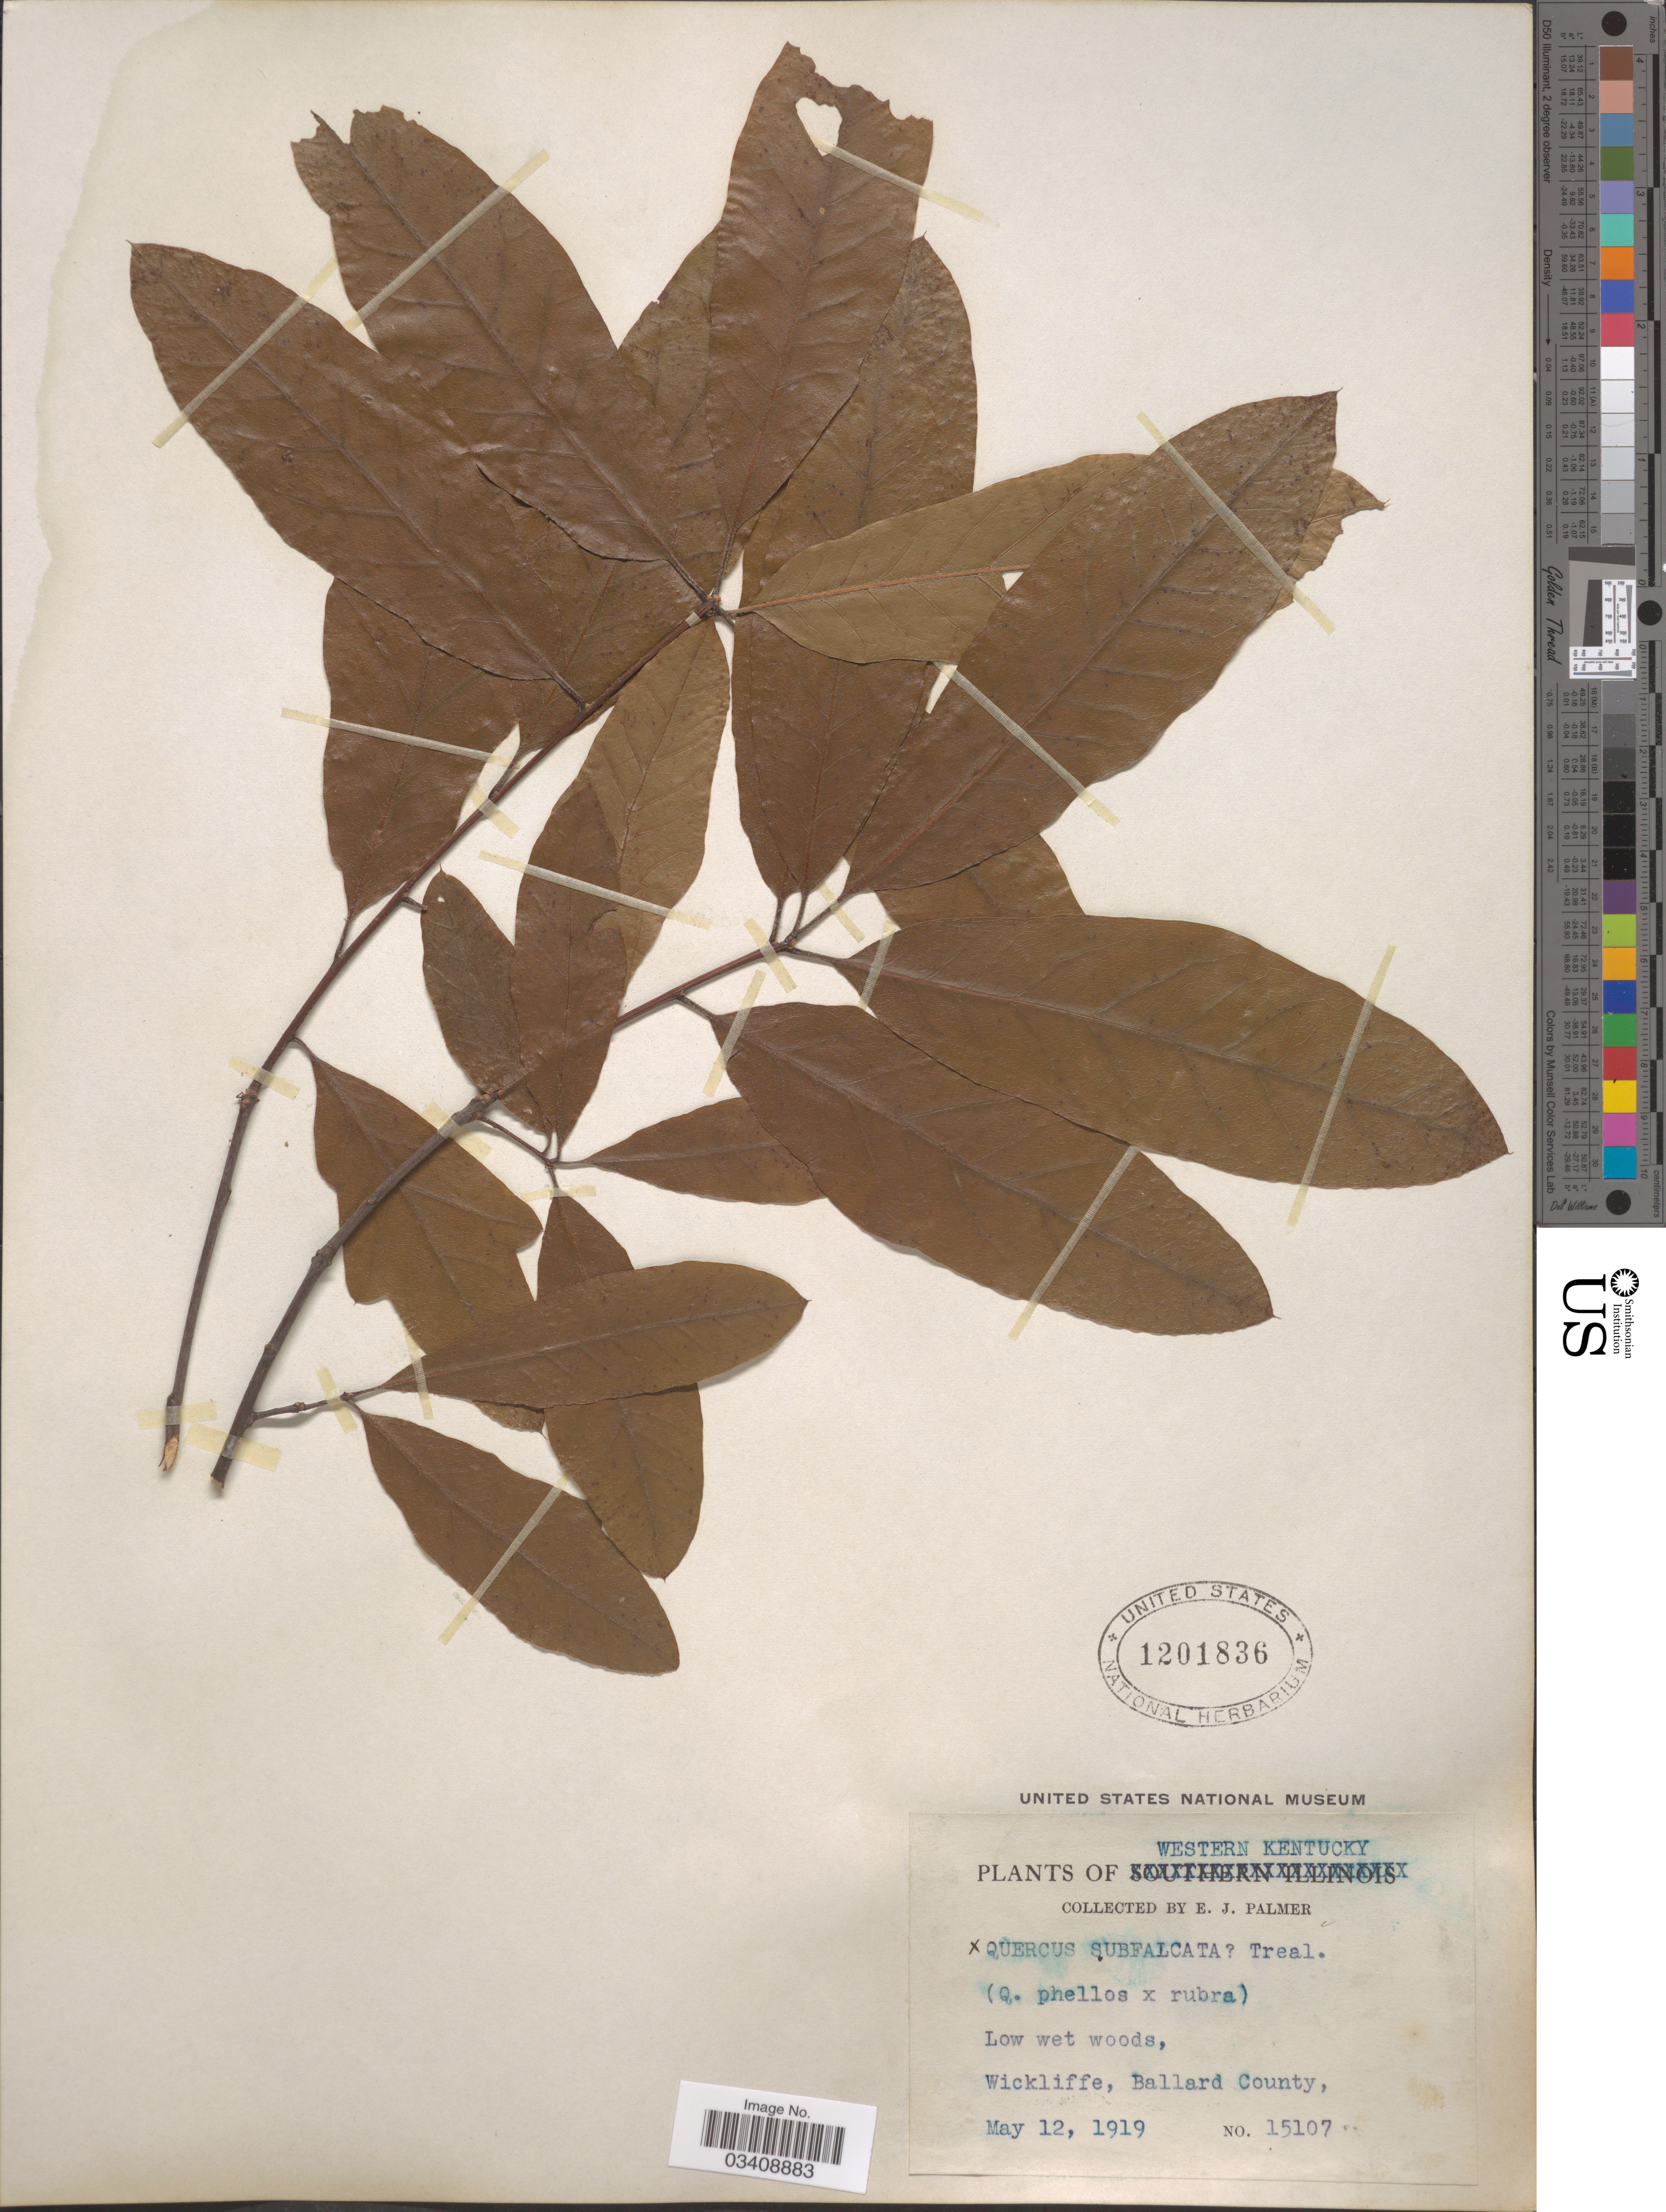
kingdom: Plantae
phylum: Tracheophyta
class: Magnoliopsida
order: Fagales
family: Fagaceae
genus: Quercus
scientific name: Quercus x subfalcata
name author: Trel.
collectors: E. J. Palmer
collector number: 15107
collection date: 1919-05-12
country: United States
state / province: Kentucky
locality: Western Kentucky. Wickliffe, Ballard County.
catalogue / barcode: US 1201836